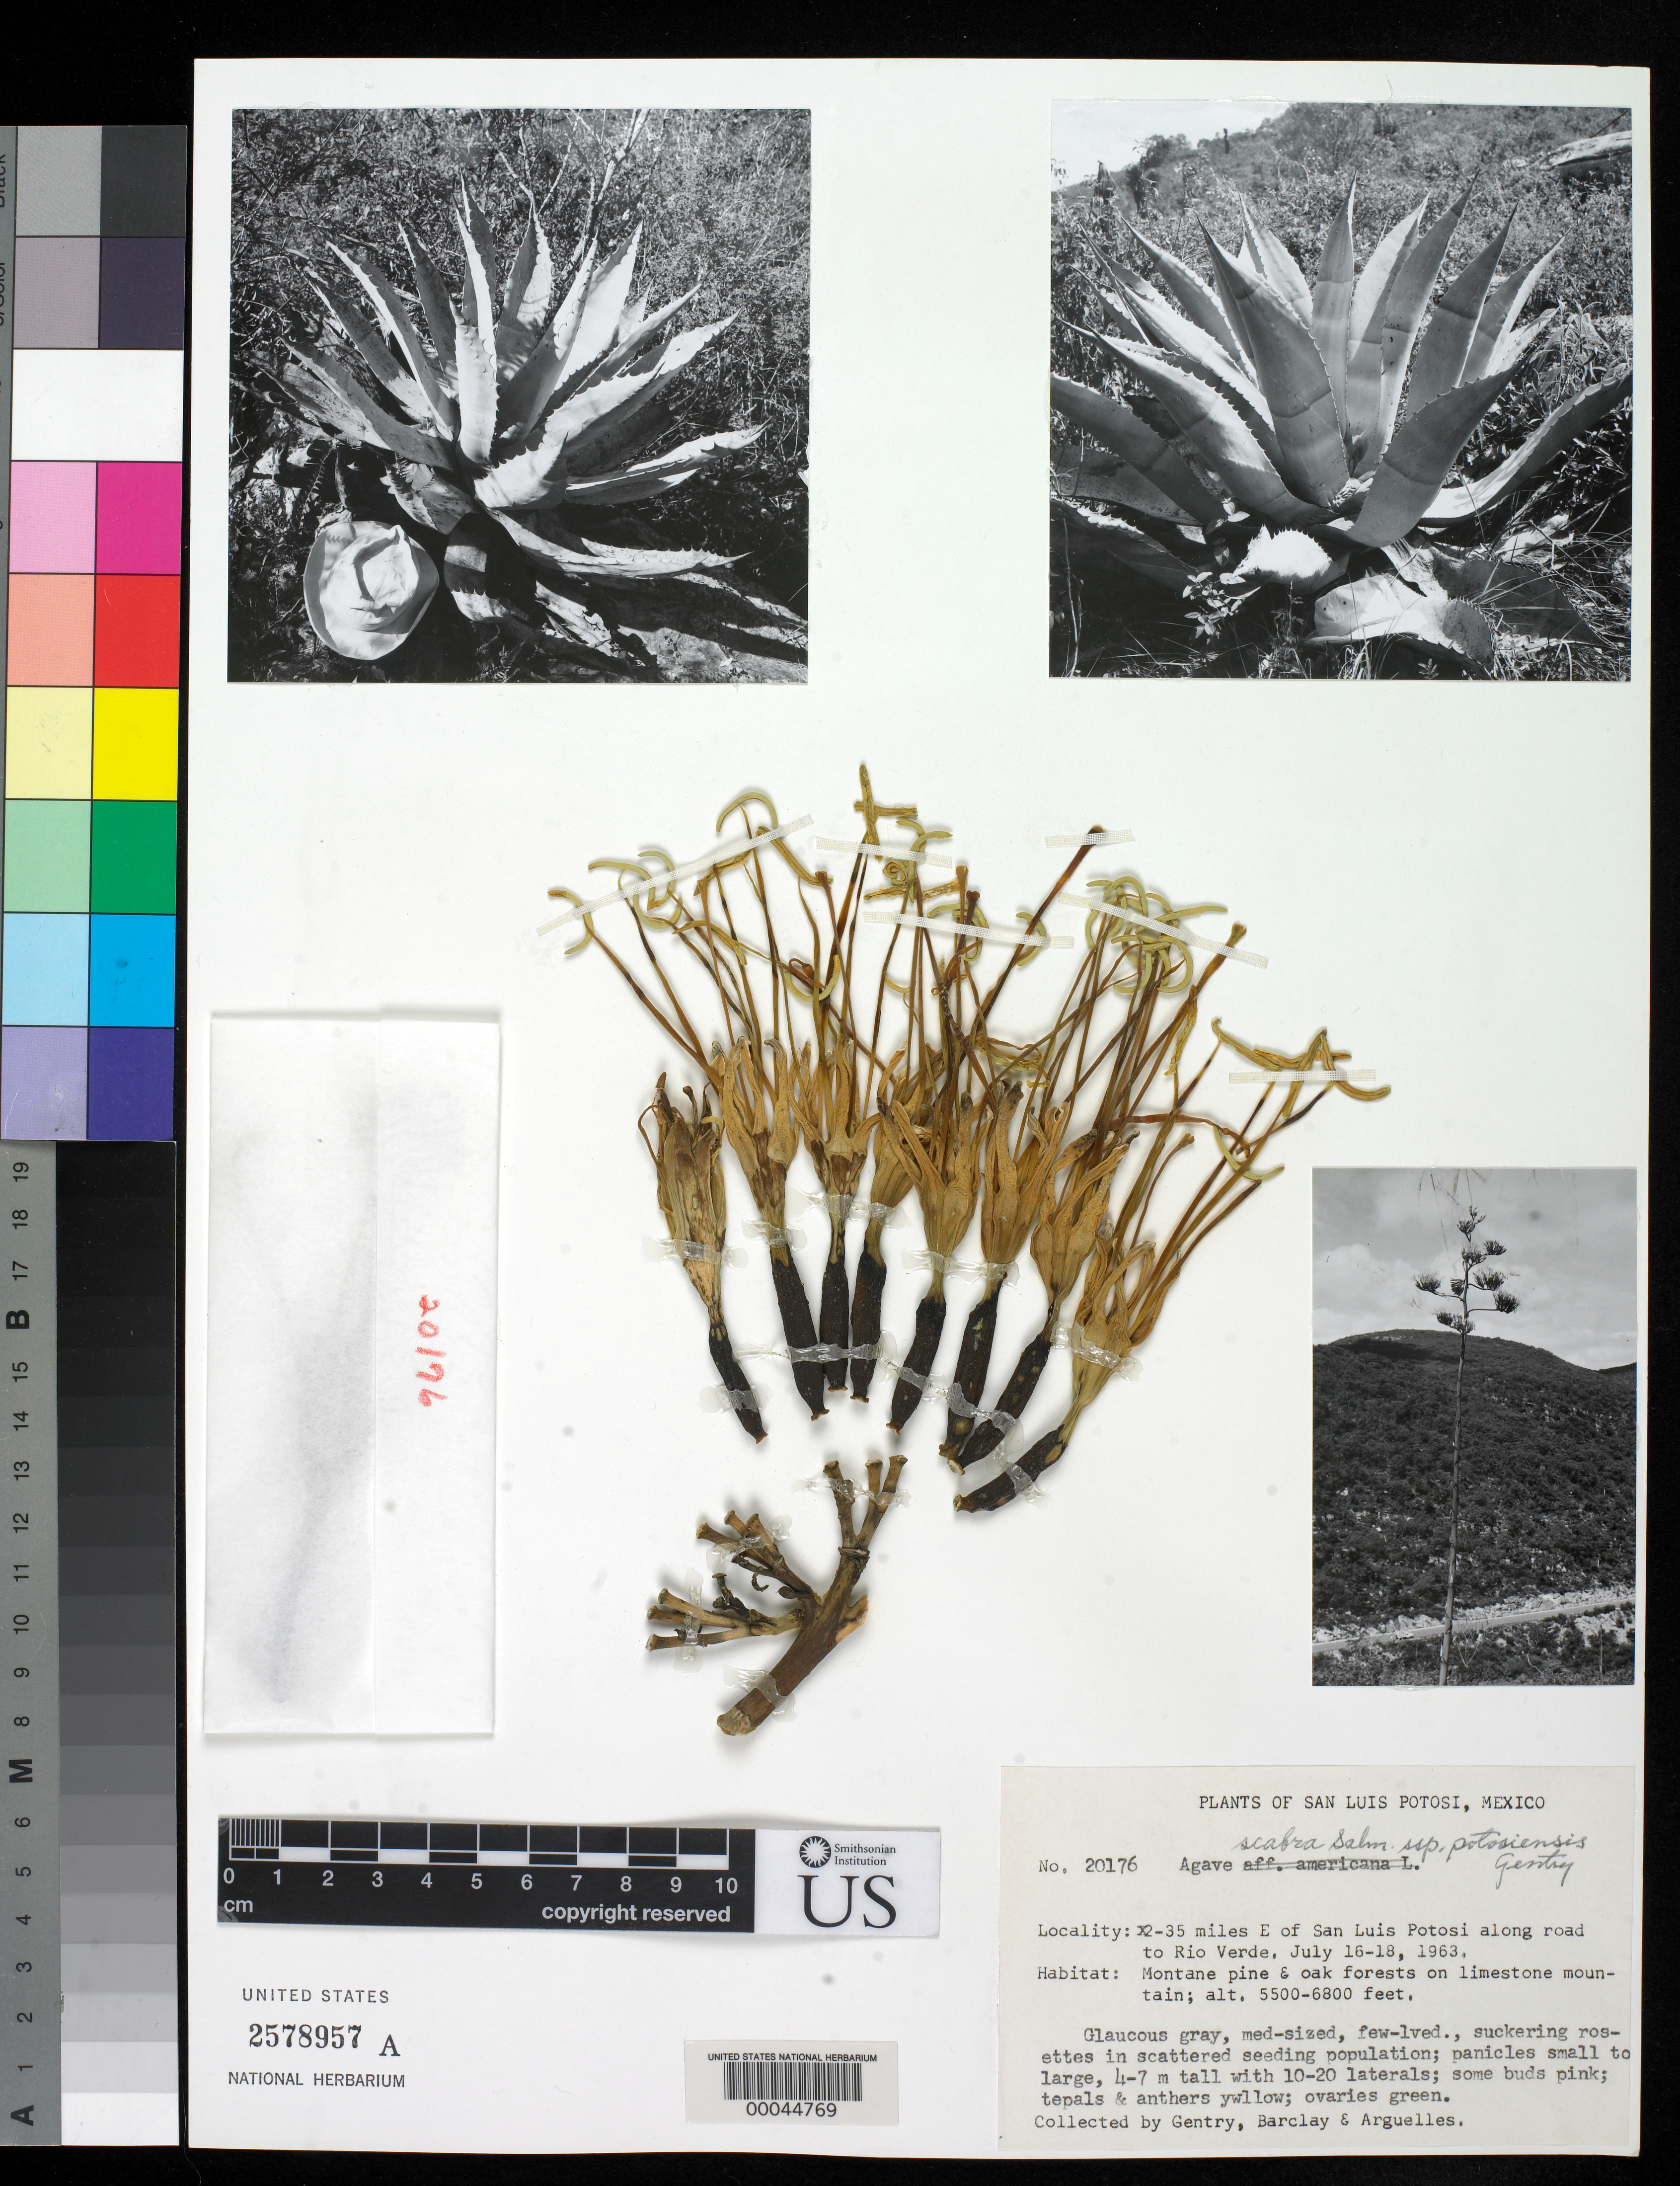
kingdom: Plantae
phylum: Tracheophyta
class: Liliopsida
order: Asparagales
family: Asparagaceae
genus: Agave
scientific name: Agave scabra subsp. potosiensis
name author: Gentry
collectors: H. S. Gentry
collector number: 20176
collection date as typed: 16 Jul 1963 to 18 Jul 1963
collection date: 1963-07-16/1963-07-18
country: Mexico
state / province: San Luis Potosí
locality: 35 mi E of San Luis Potosi along road to Rio Verde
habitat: Montane pine & oak forests on limestone mountain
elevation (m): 1676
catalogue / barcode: US 2578957A